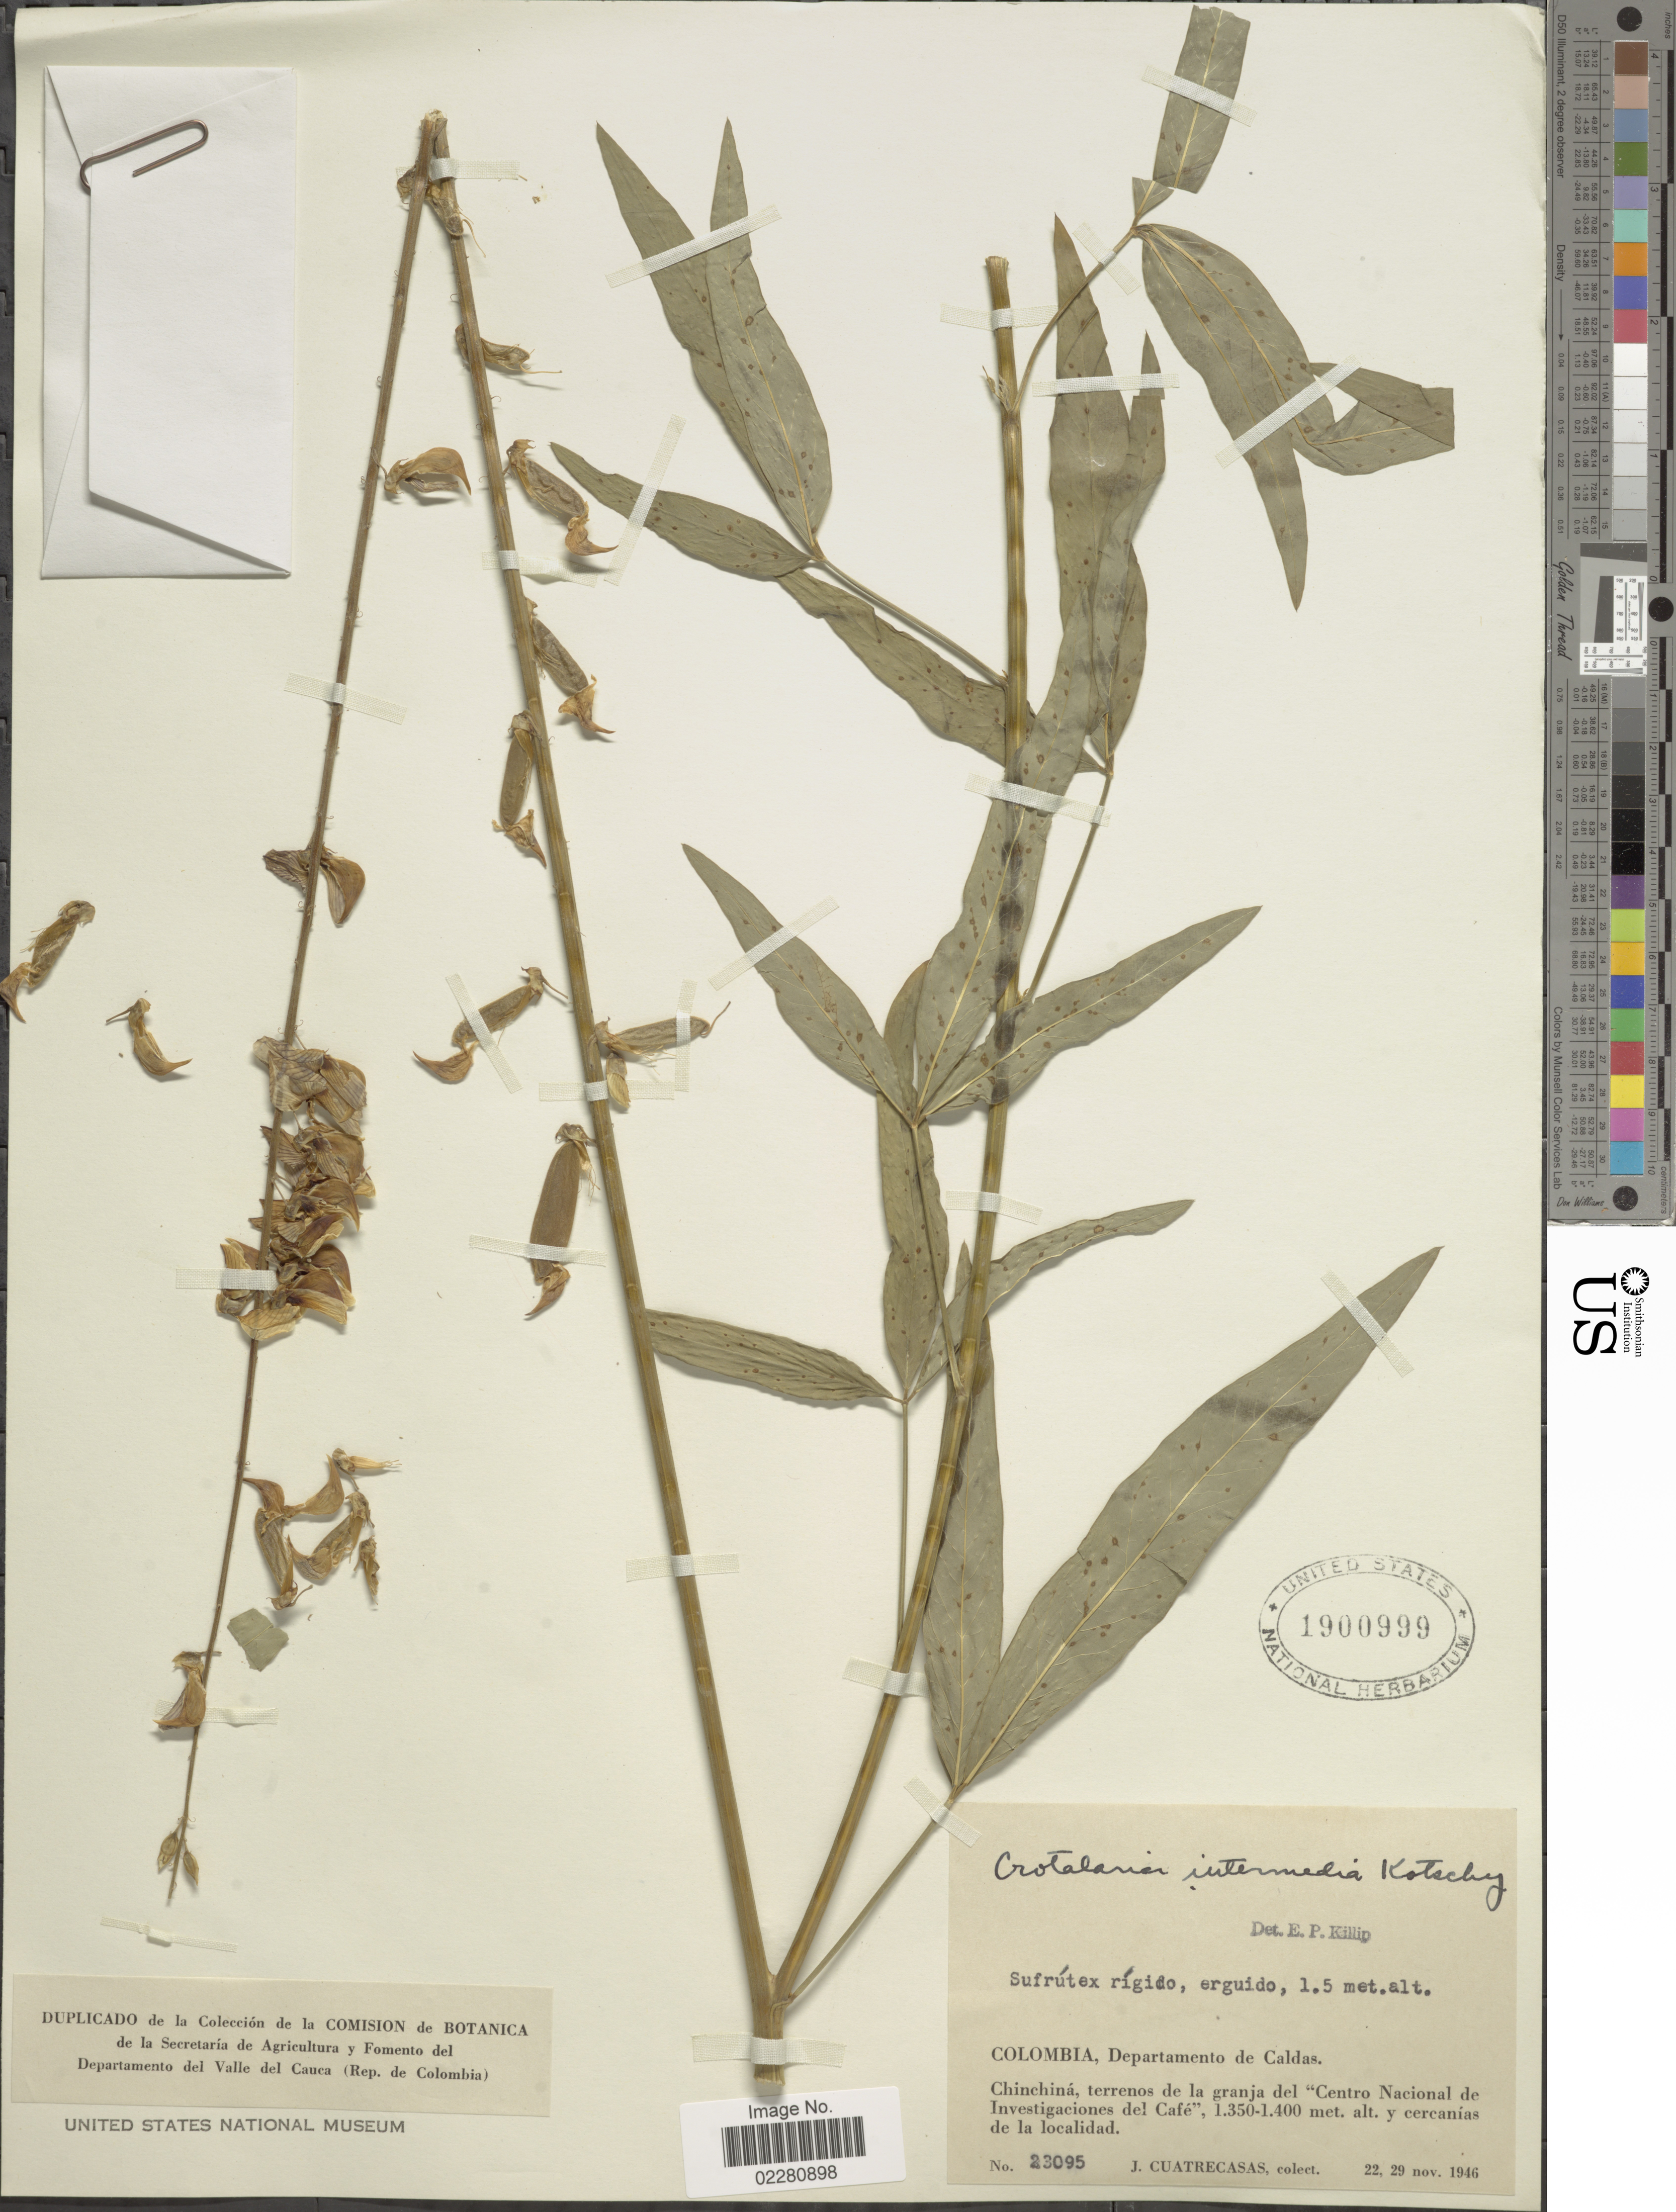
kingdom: Plantae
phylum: Tracheophyta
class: Magnoliopsida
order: Fabales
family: Fabaceae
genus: Crotalaria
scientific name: Crotalaria intermedia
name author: Kotschy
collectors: J. Cuatrecasas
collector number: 23095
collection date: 1946-11-22/1946-11-29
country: Colombia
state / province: Caldas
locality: Chinchina, terrenos de la granja del Centro Nacional de Investigaciones del Cafe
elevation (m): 1350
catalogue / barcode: US 1900999